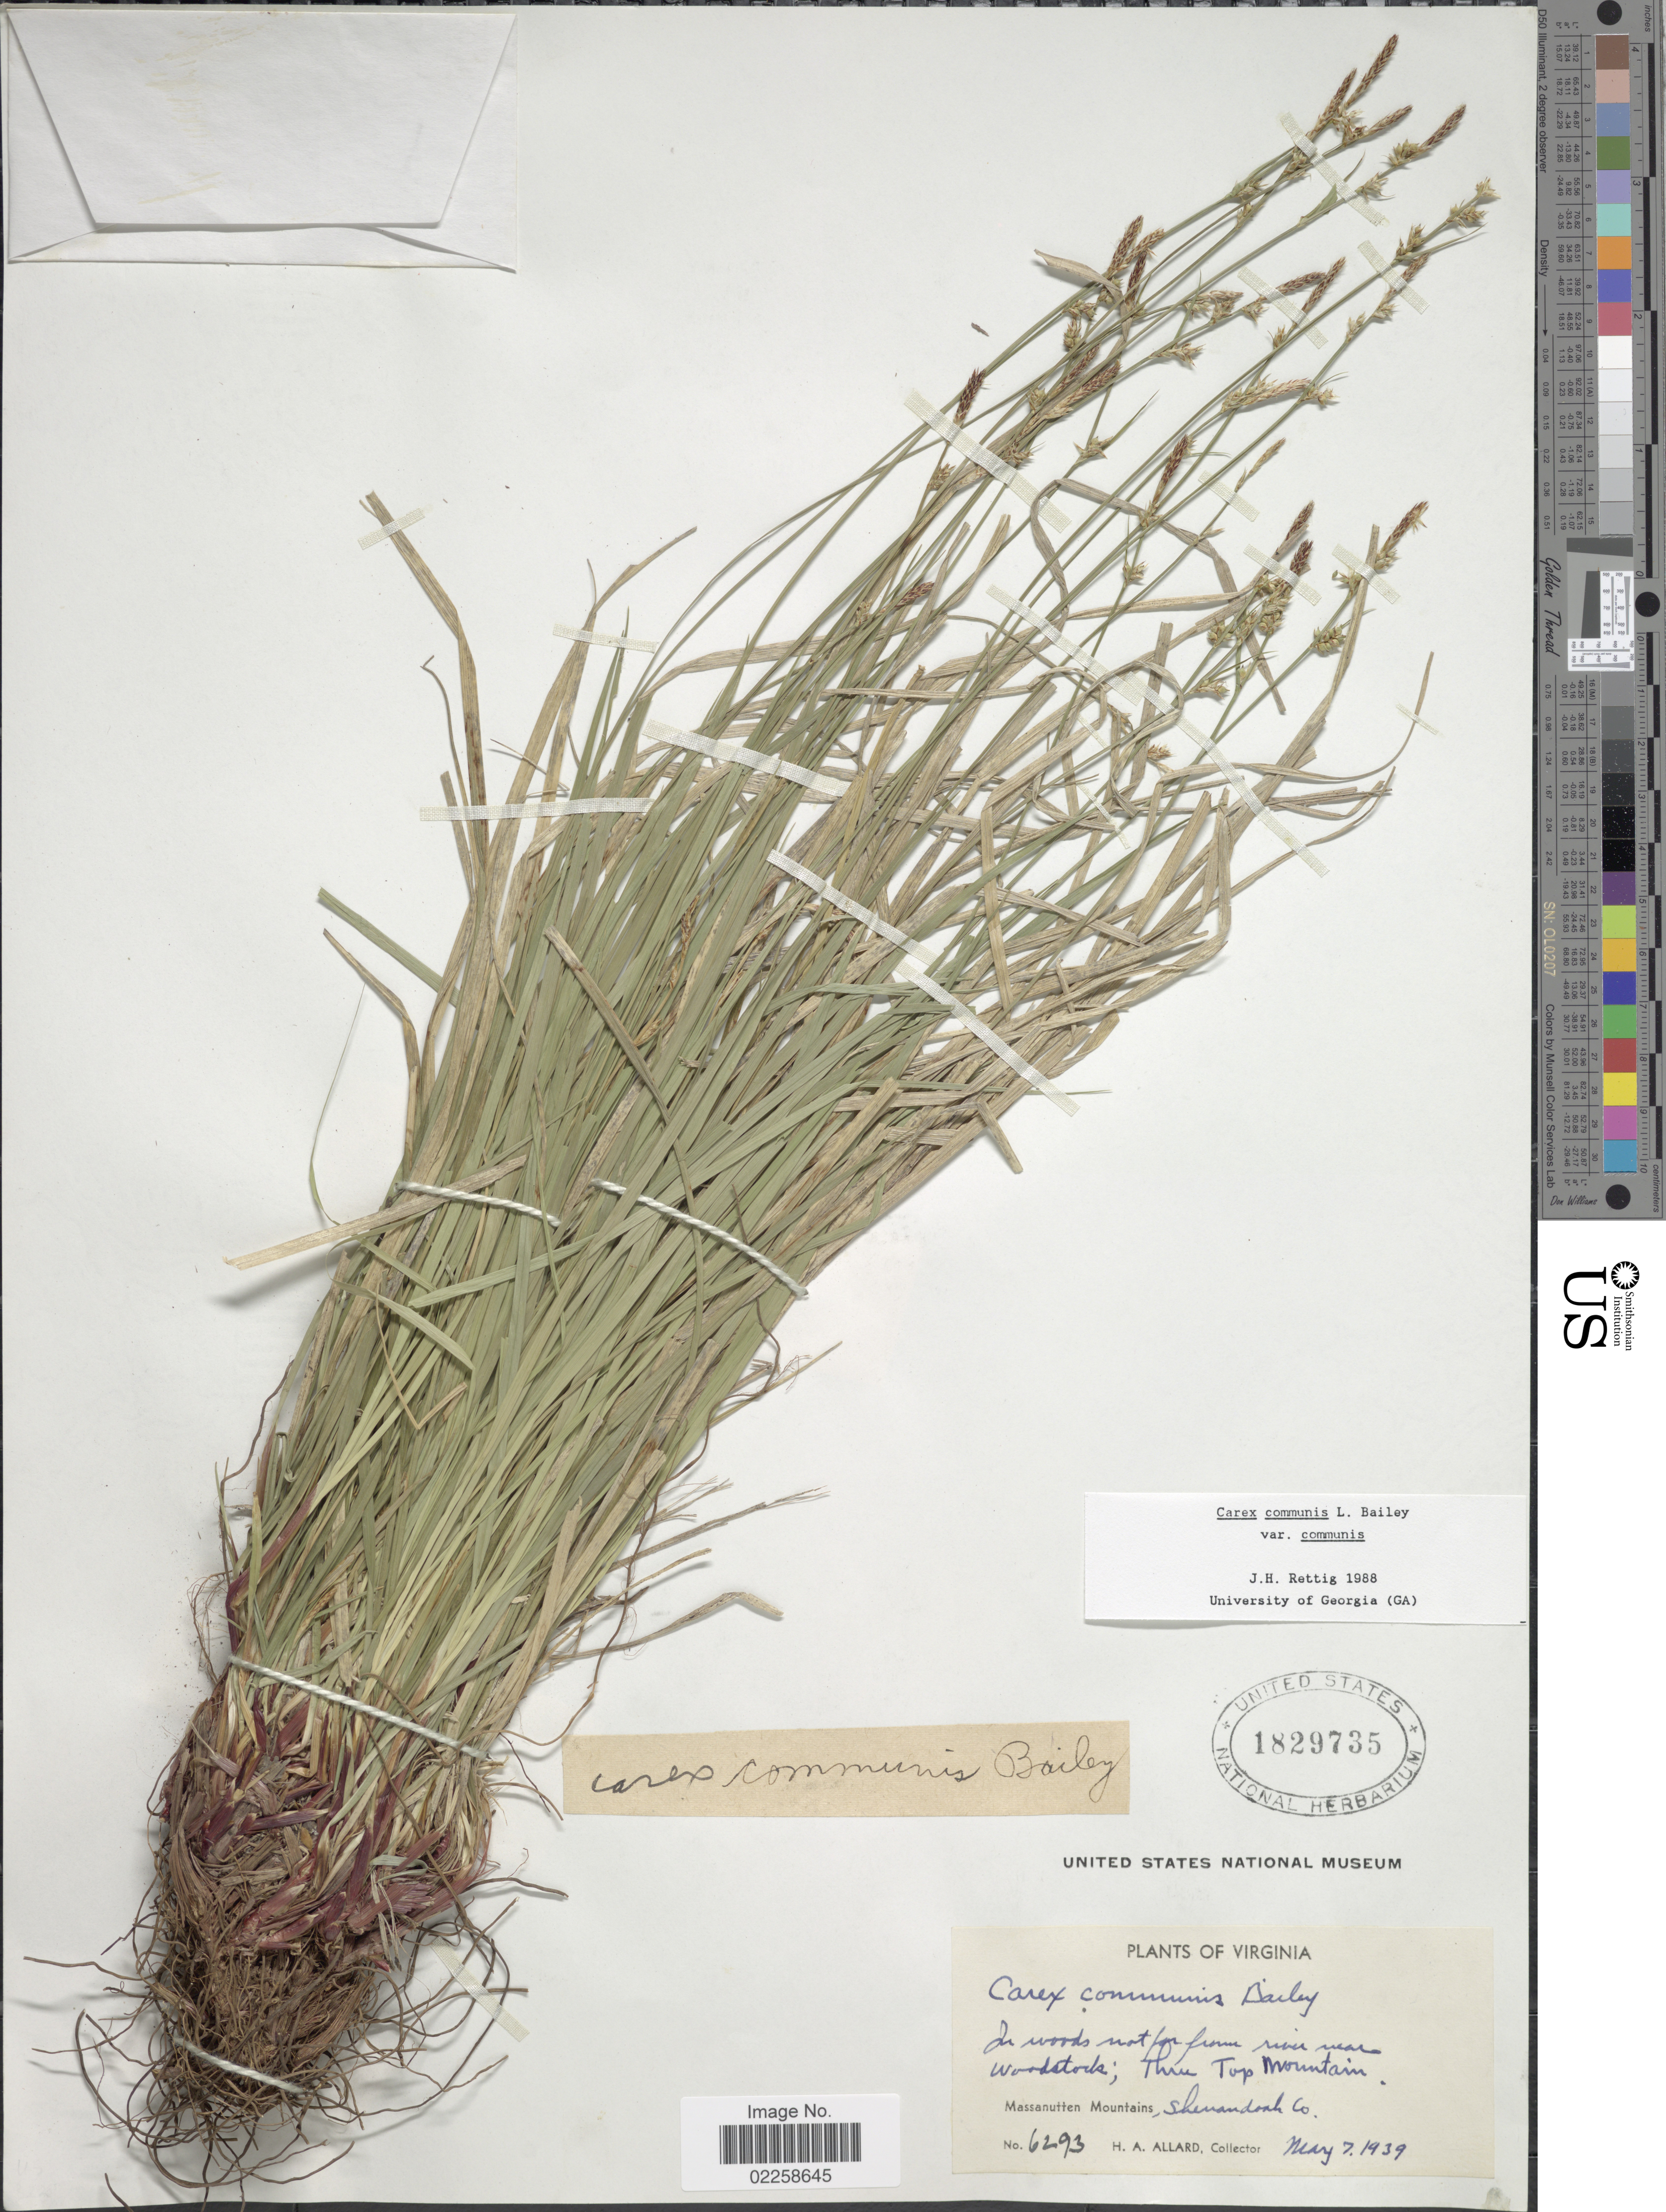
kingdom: Plantae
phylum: Tracheophyta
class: Liliopsida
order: Poales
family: Cyperaceae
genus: Carex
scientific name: Carex communis var. communis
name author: L.H. Bailey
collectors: H. A. Allard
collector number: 6293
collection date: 1939-05-07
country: United States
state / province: Virginia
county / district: Shenandoah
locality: Three Top Mountain, Massanutten Mountains, Shenandoah Co.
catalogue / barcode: US 1829735